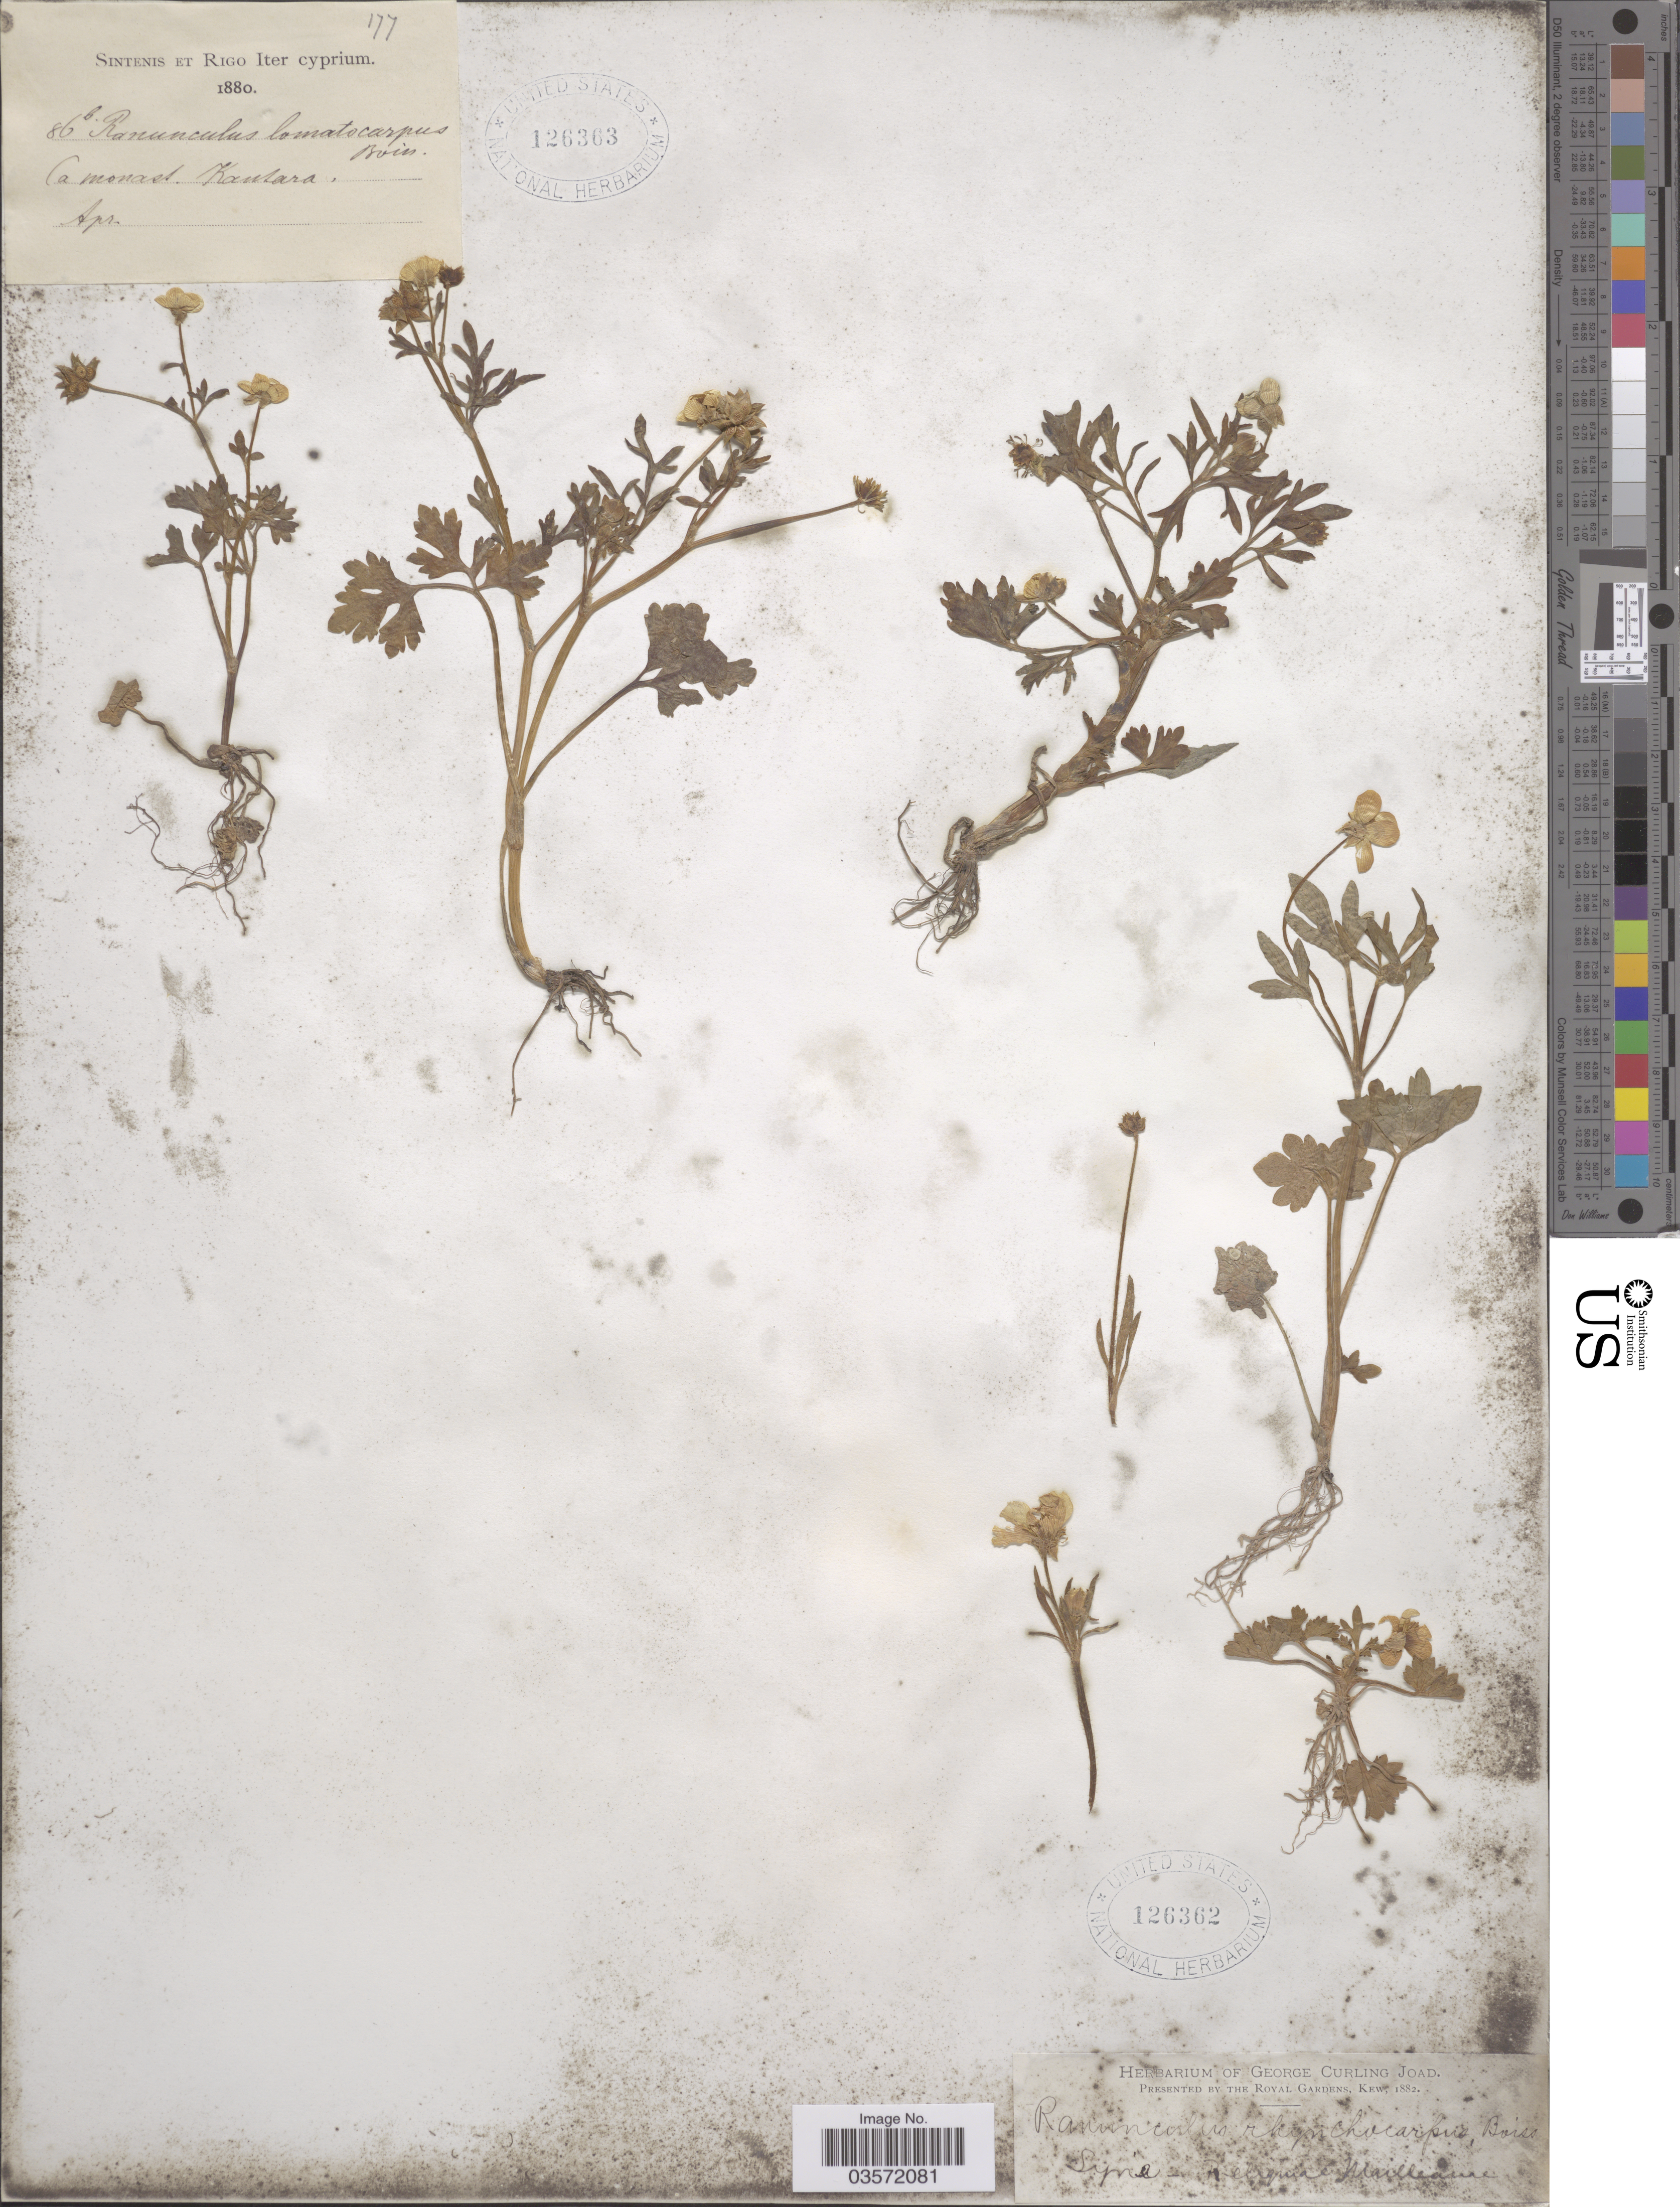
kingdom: Plantae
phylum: Tracheophyta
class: Magnoliopsida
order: Ranunculales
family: Ranunculaceae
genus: Ranunculus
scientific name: Ranunculus rhynchocarpus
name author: Boiss.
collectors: Maille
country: Syria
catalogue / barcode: US 126362-2